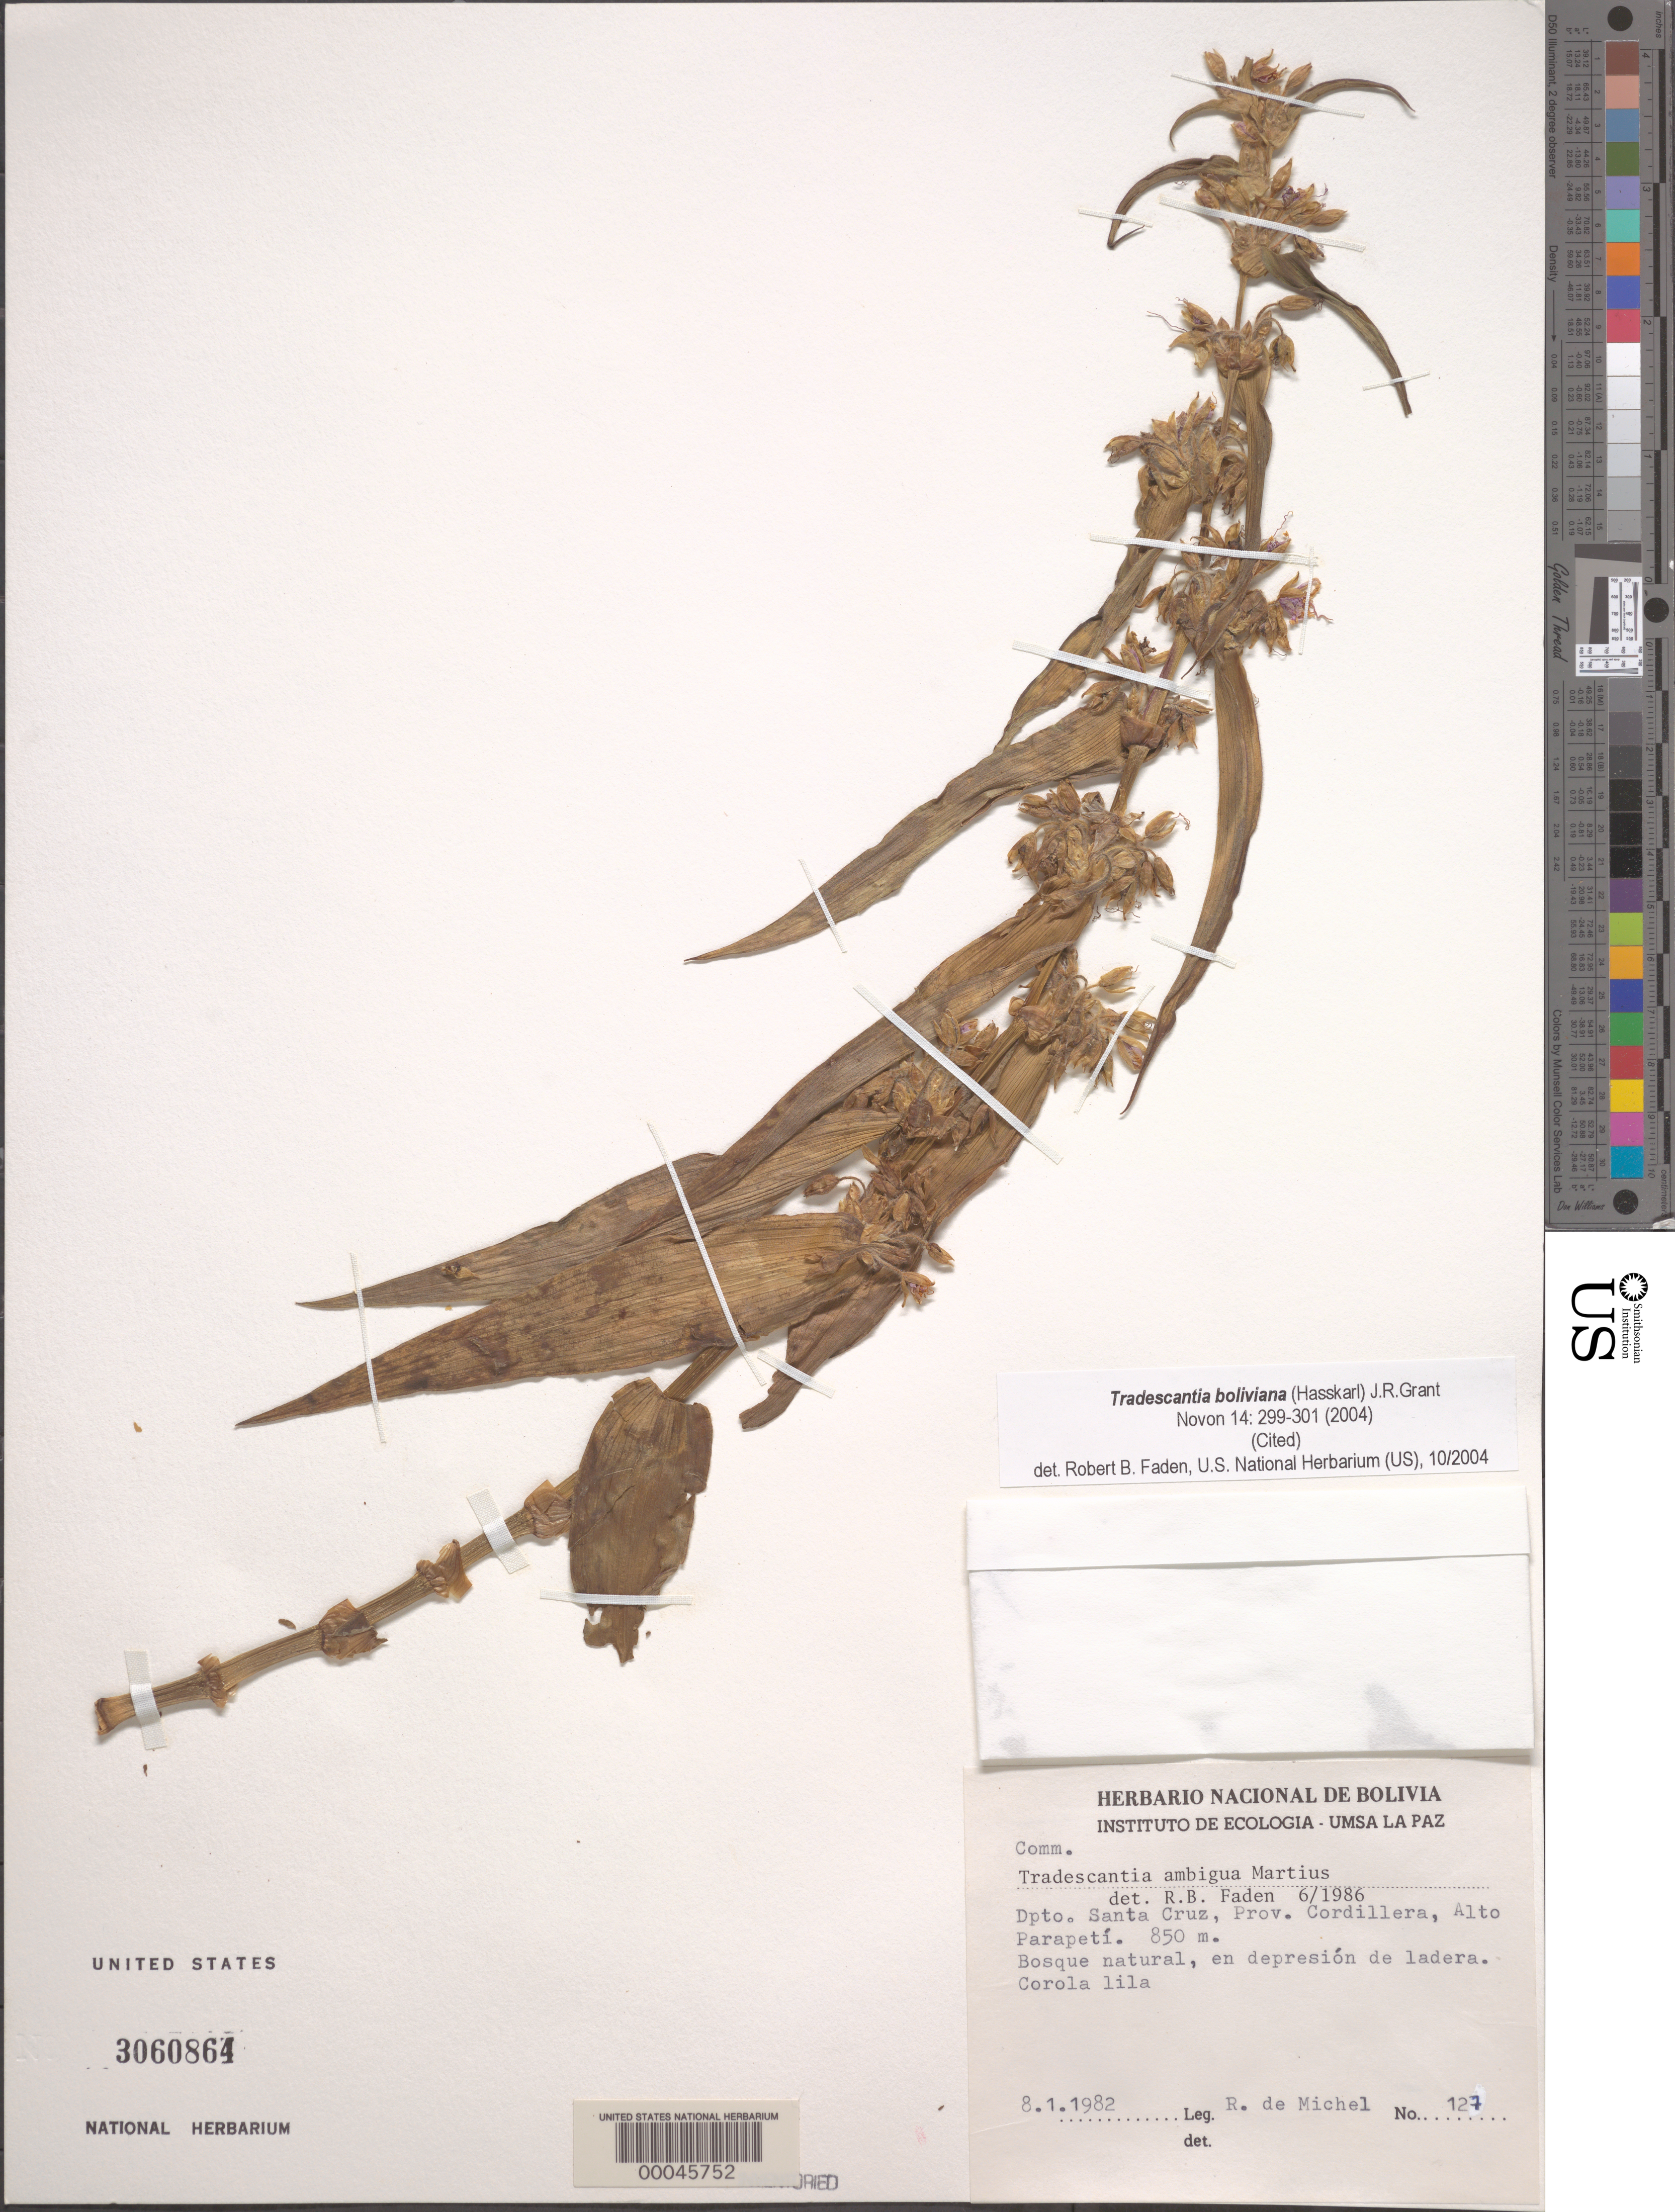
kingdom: Plantae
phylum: Tracheophyta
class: Liliopsida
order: Commelinales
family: Commelinaceae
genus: Tradescantia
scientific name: Tradescantia zanonia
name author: (L.) Sw.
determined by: Faden, Robert B., (US), Smithsonian Institution - National Museum of Natural History (UNITED STATES)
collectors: R. d. Michel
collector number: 127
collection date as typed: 08 Jan 1982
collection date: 1982-01-08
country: Bolivia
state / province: Santa Cruz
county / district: Cordillera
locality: Alto Parapeti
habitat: Slope, forest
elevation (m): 850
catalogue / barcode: US 3060864